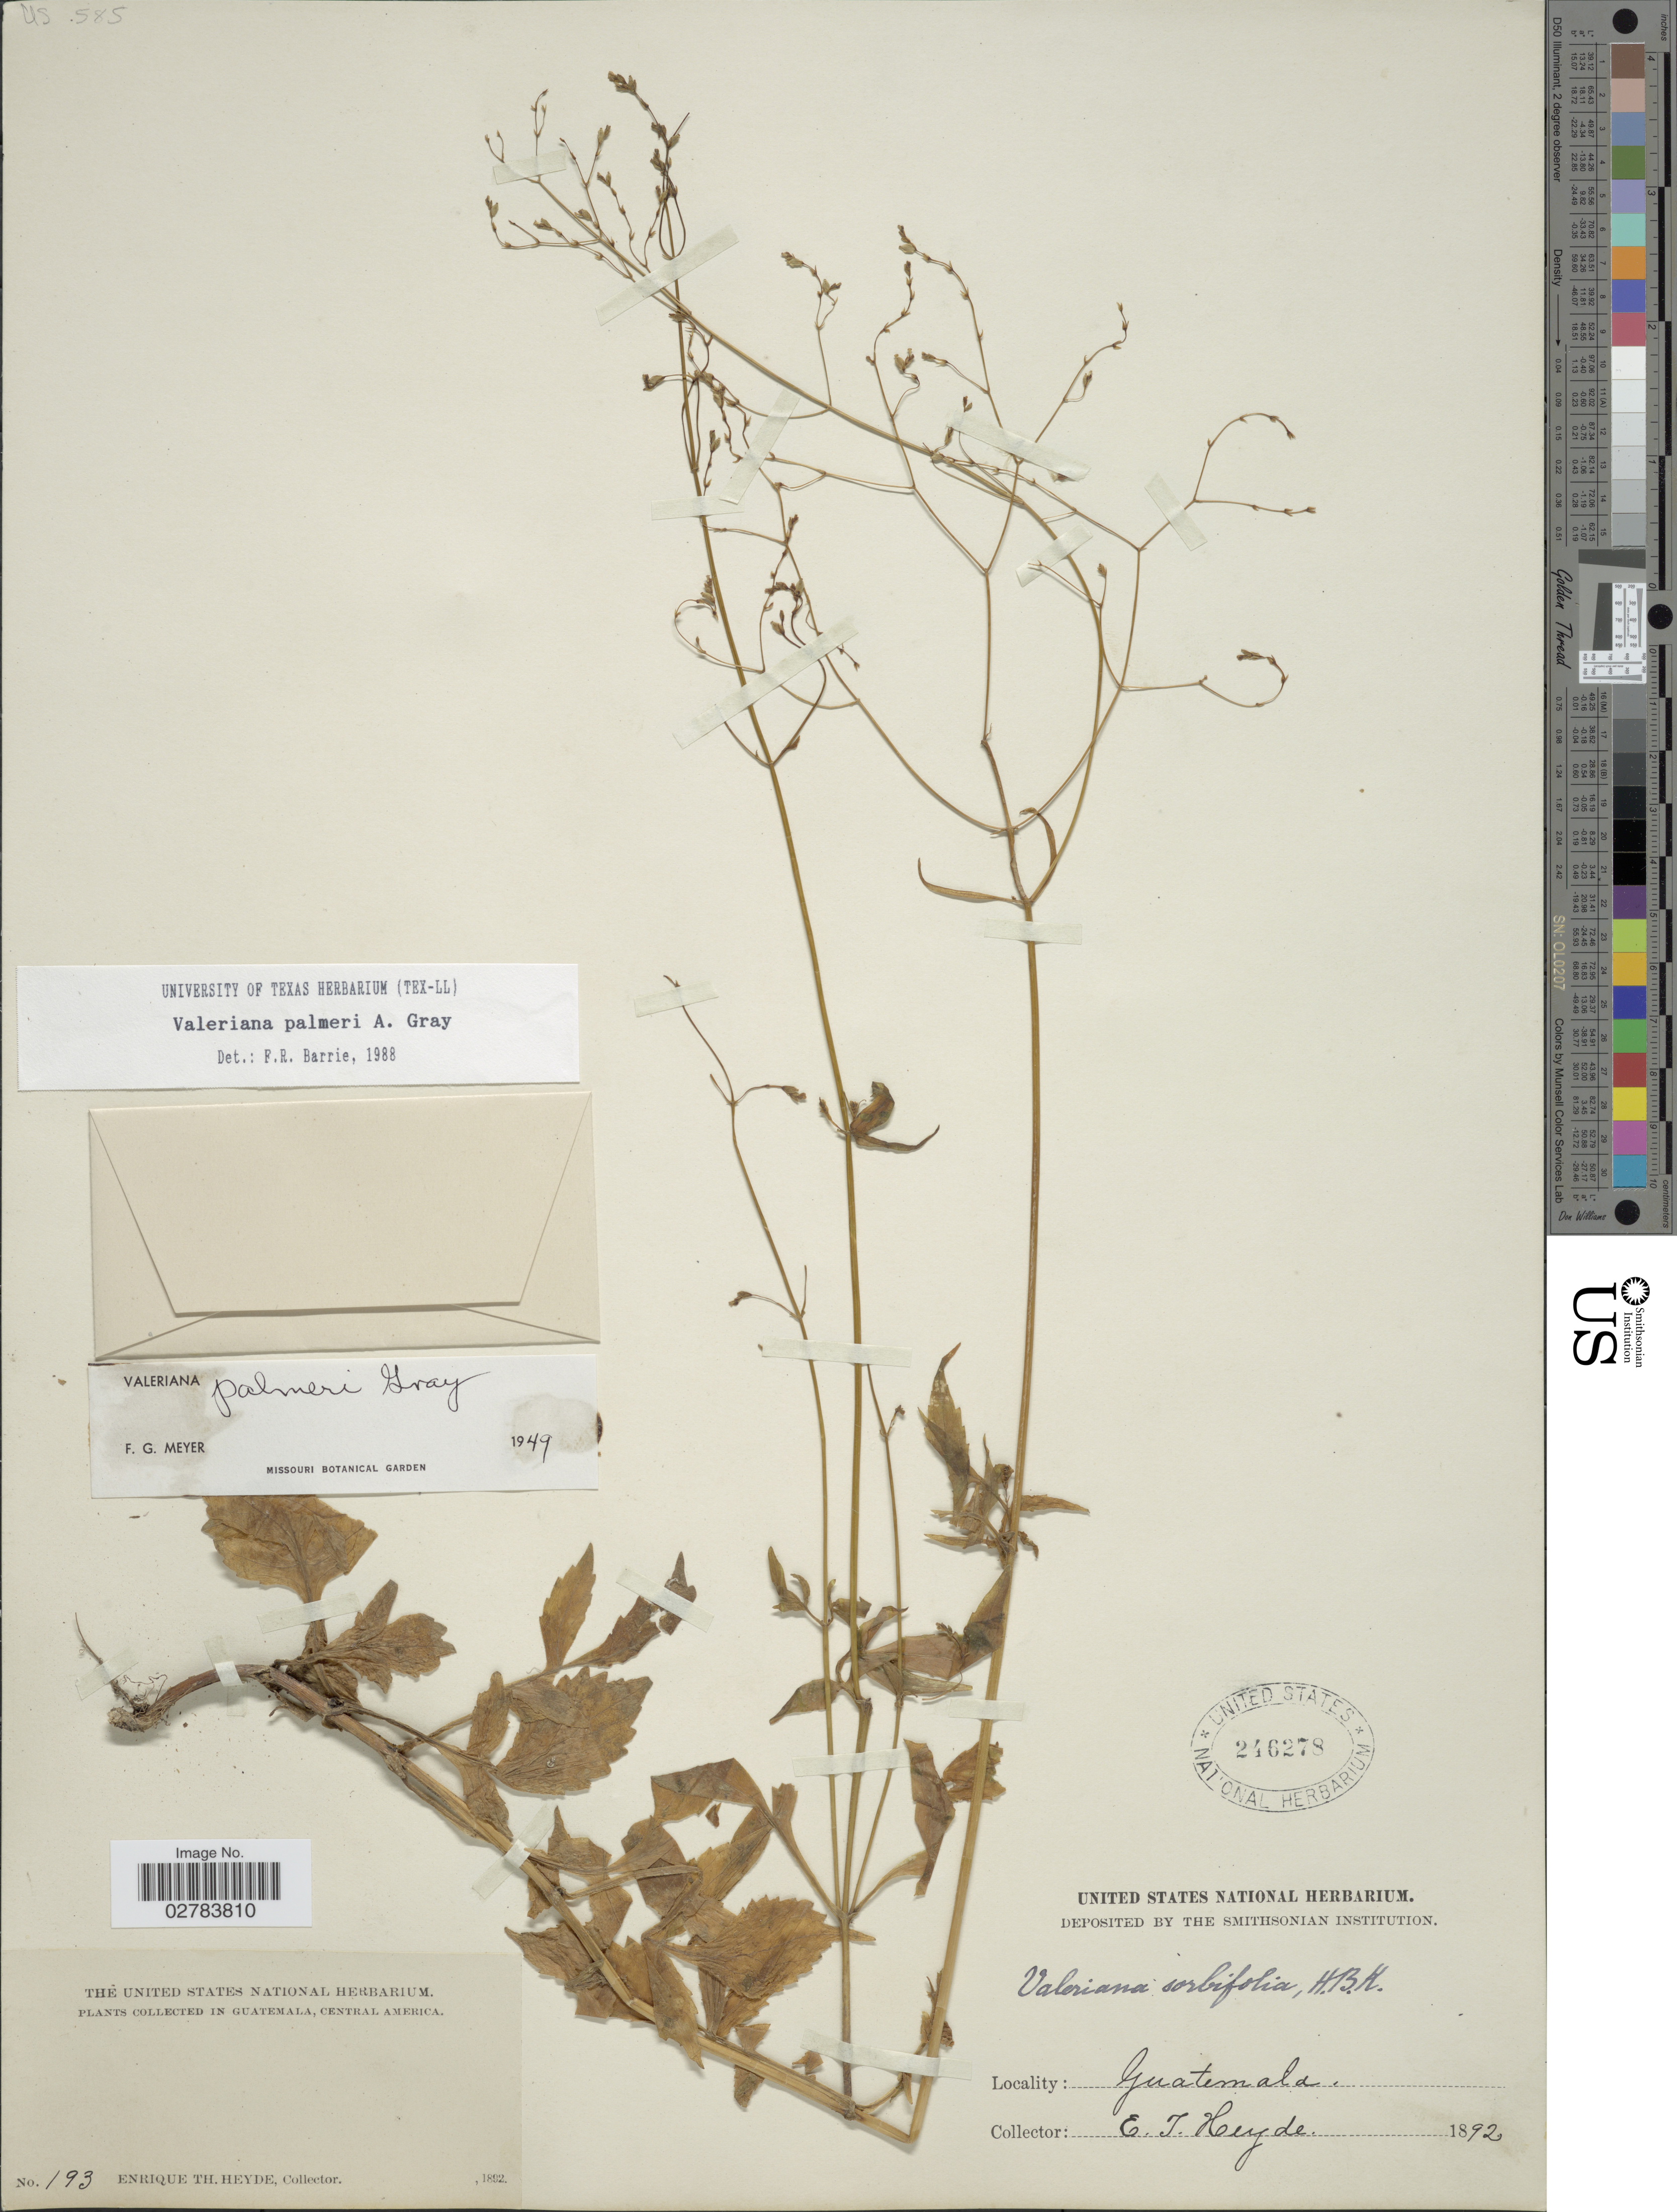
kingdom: Plantae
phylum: Tracheophyta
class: Magnoliopsida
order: Dipsacales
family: Caprifoliaceae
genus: Valeriana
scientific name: Valeriana palmeri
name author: A. Gray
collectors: E. T. Heyde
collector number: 193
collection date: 1892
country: Guatemala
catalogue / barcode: US 246278